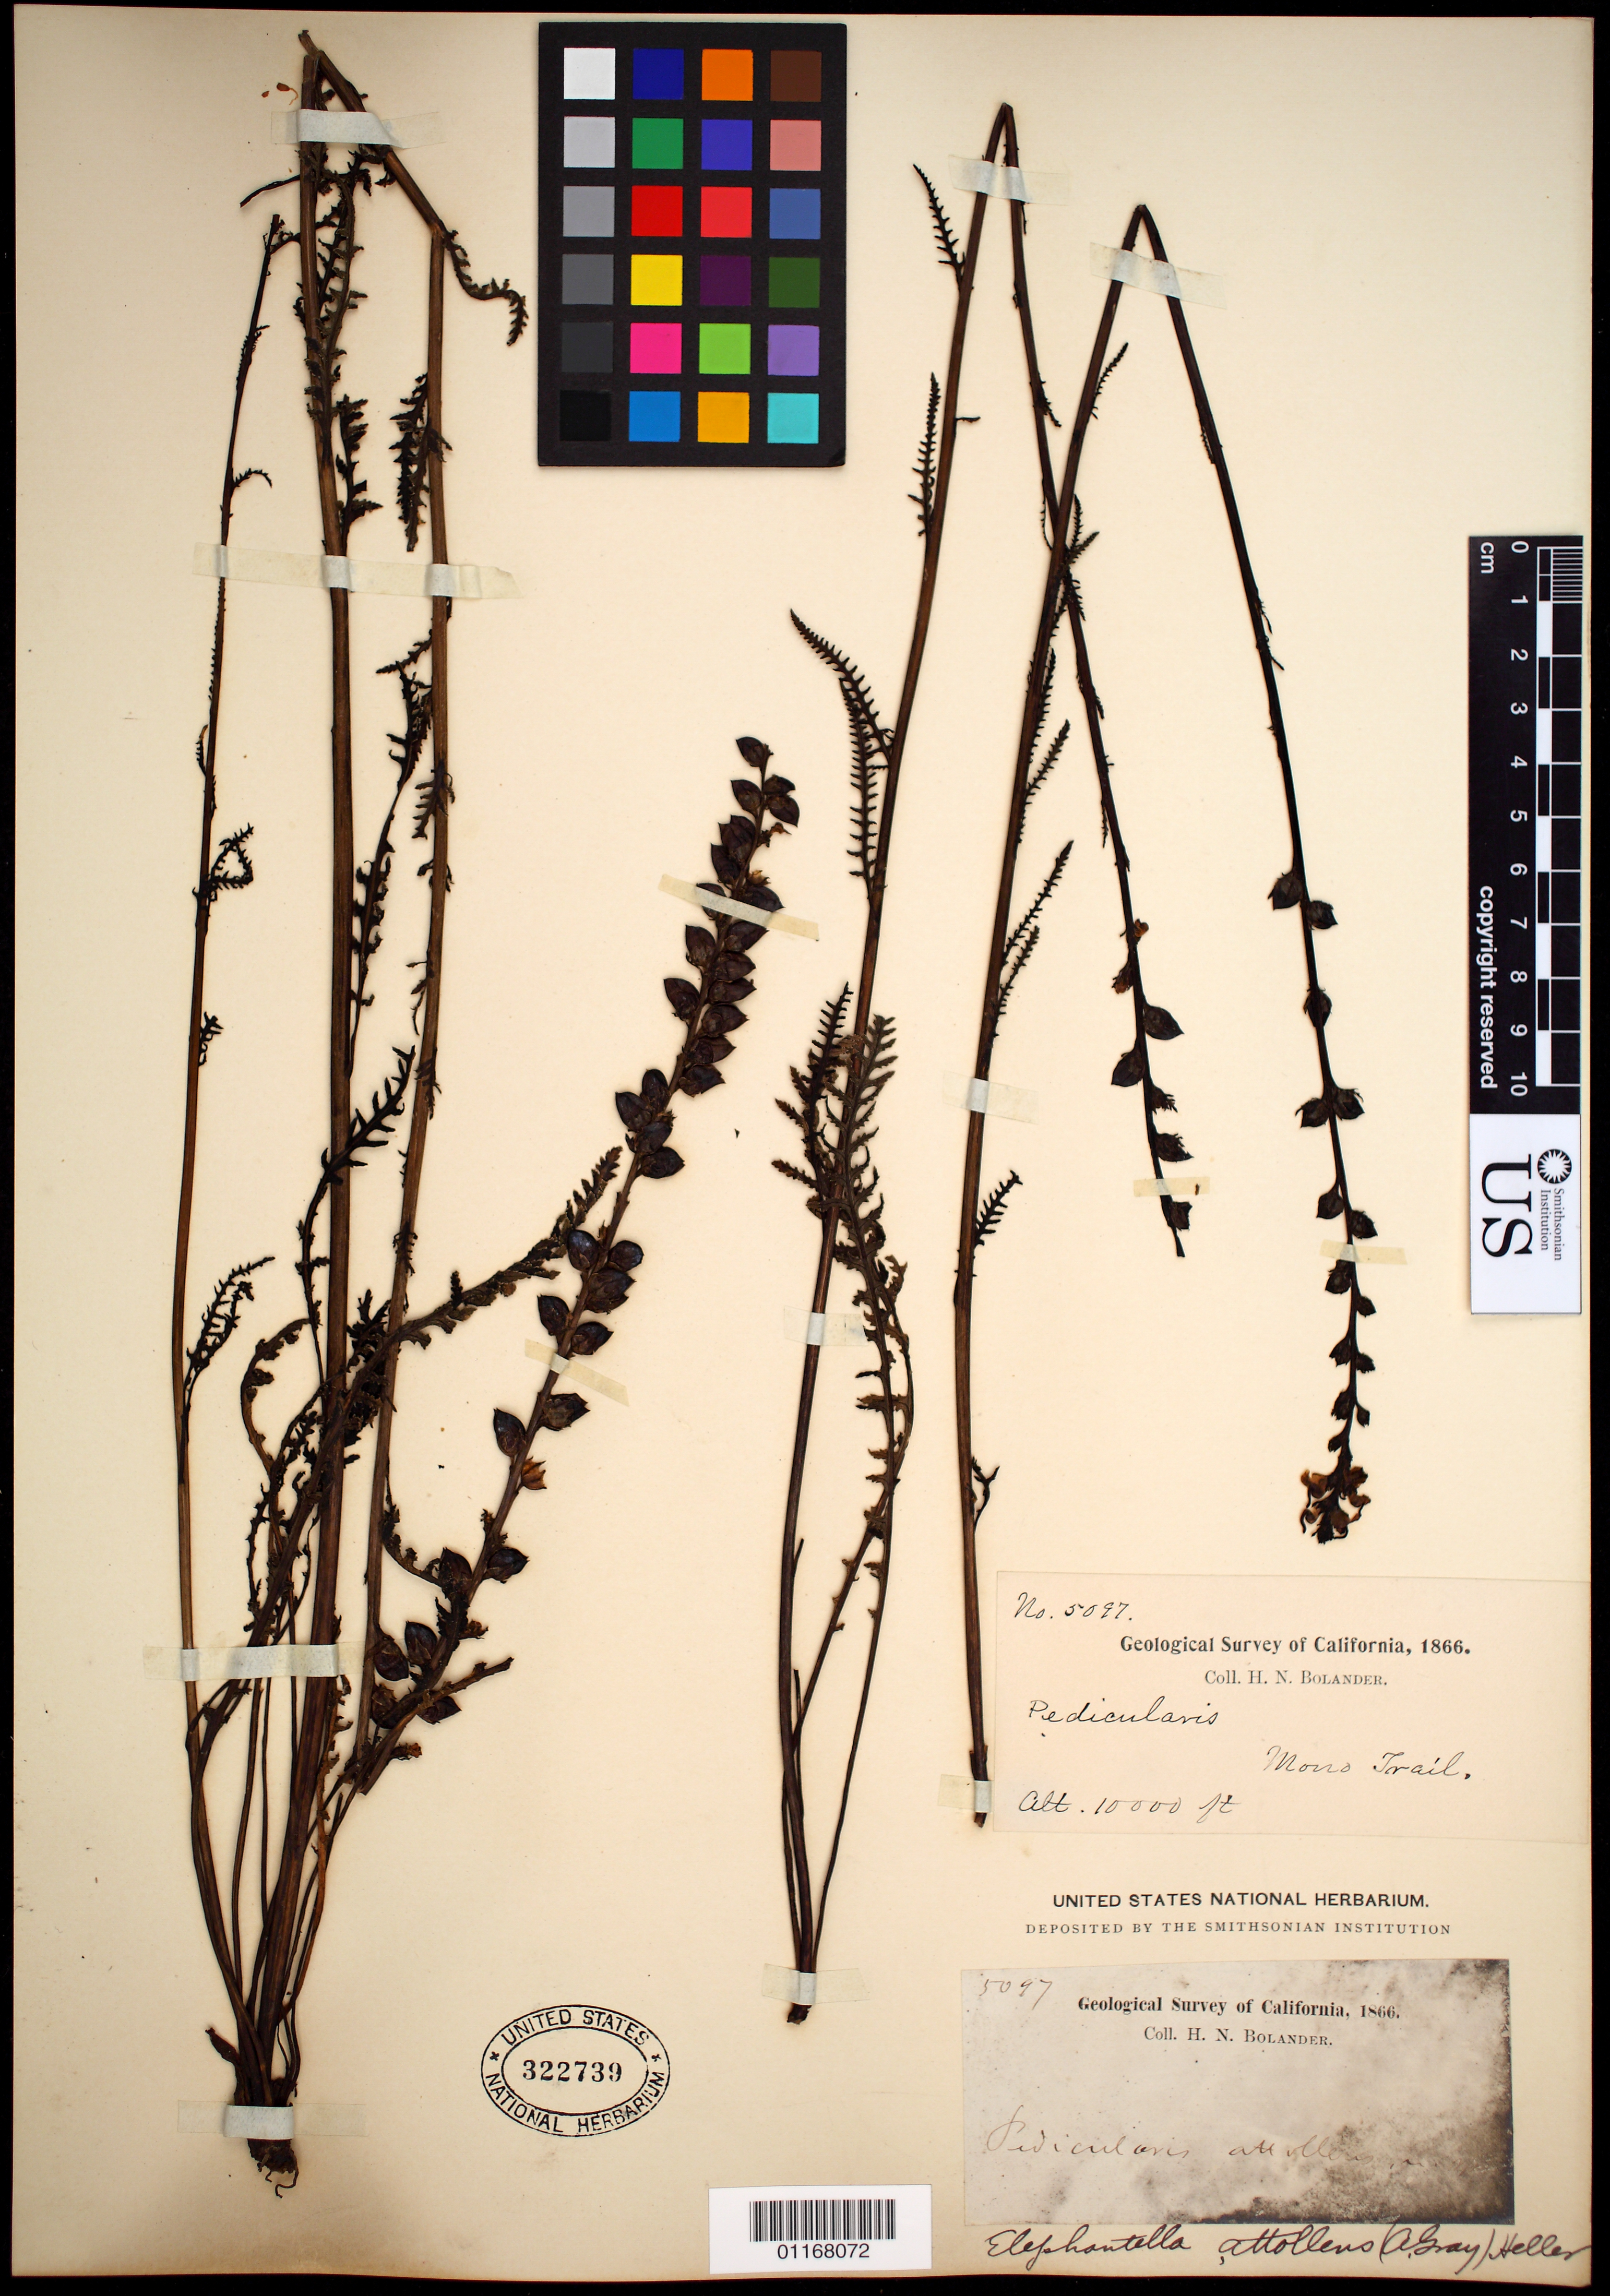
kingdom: Plantae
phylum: Tracheophyta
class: Magnoliopsida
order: Lamiales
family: Orobanchaceae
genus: Pedicularis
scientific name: Pedicularis attollens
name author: A. Gray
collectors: H. Bolander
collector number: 5097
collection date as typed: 1866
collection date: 1866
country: United States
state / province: California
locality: Mono Trail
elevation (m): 3048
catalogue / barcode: US 322739